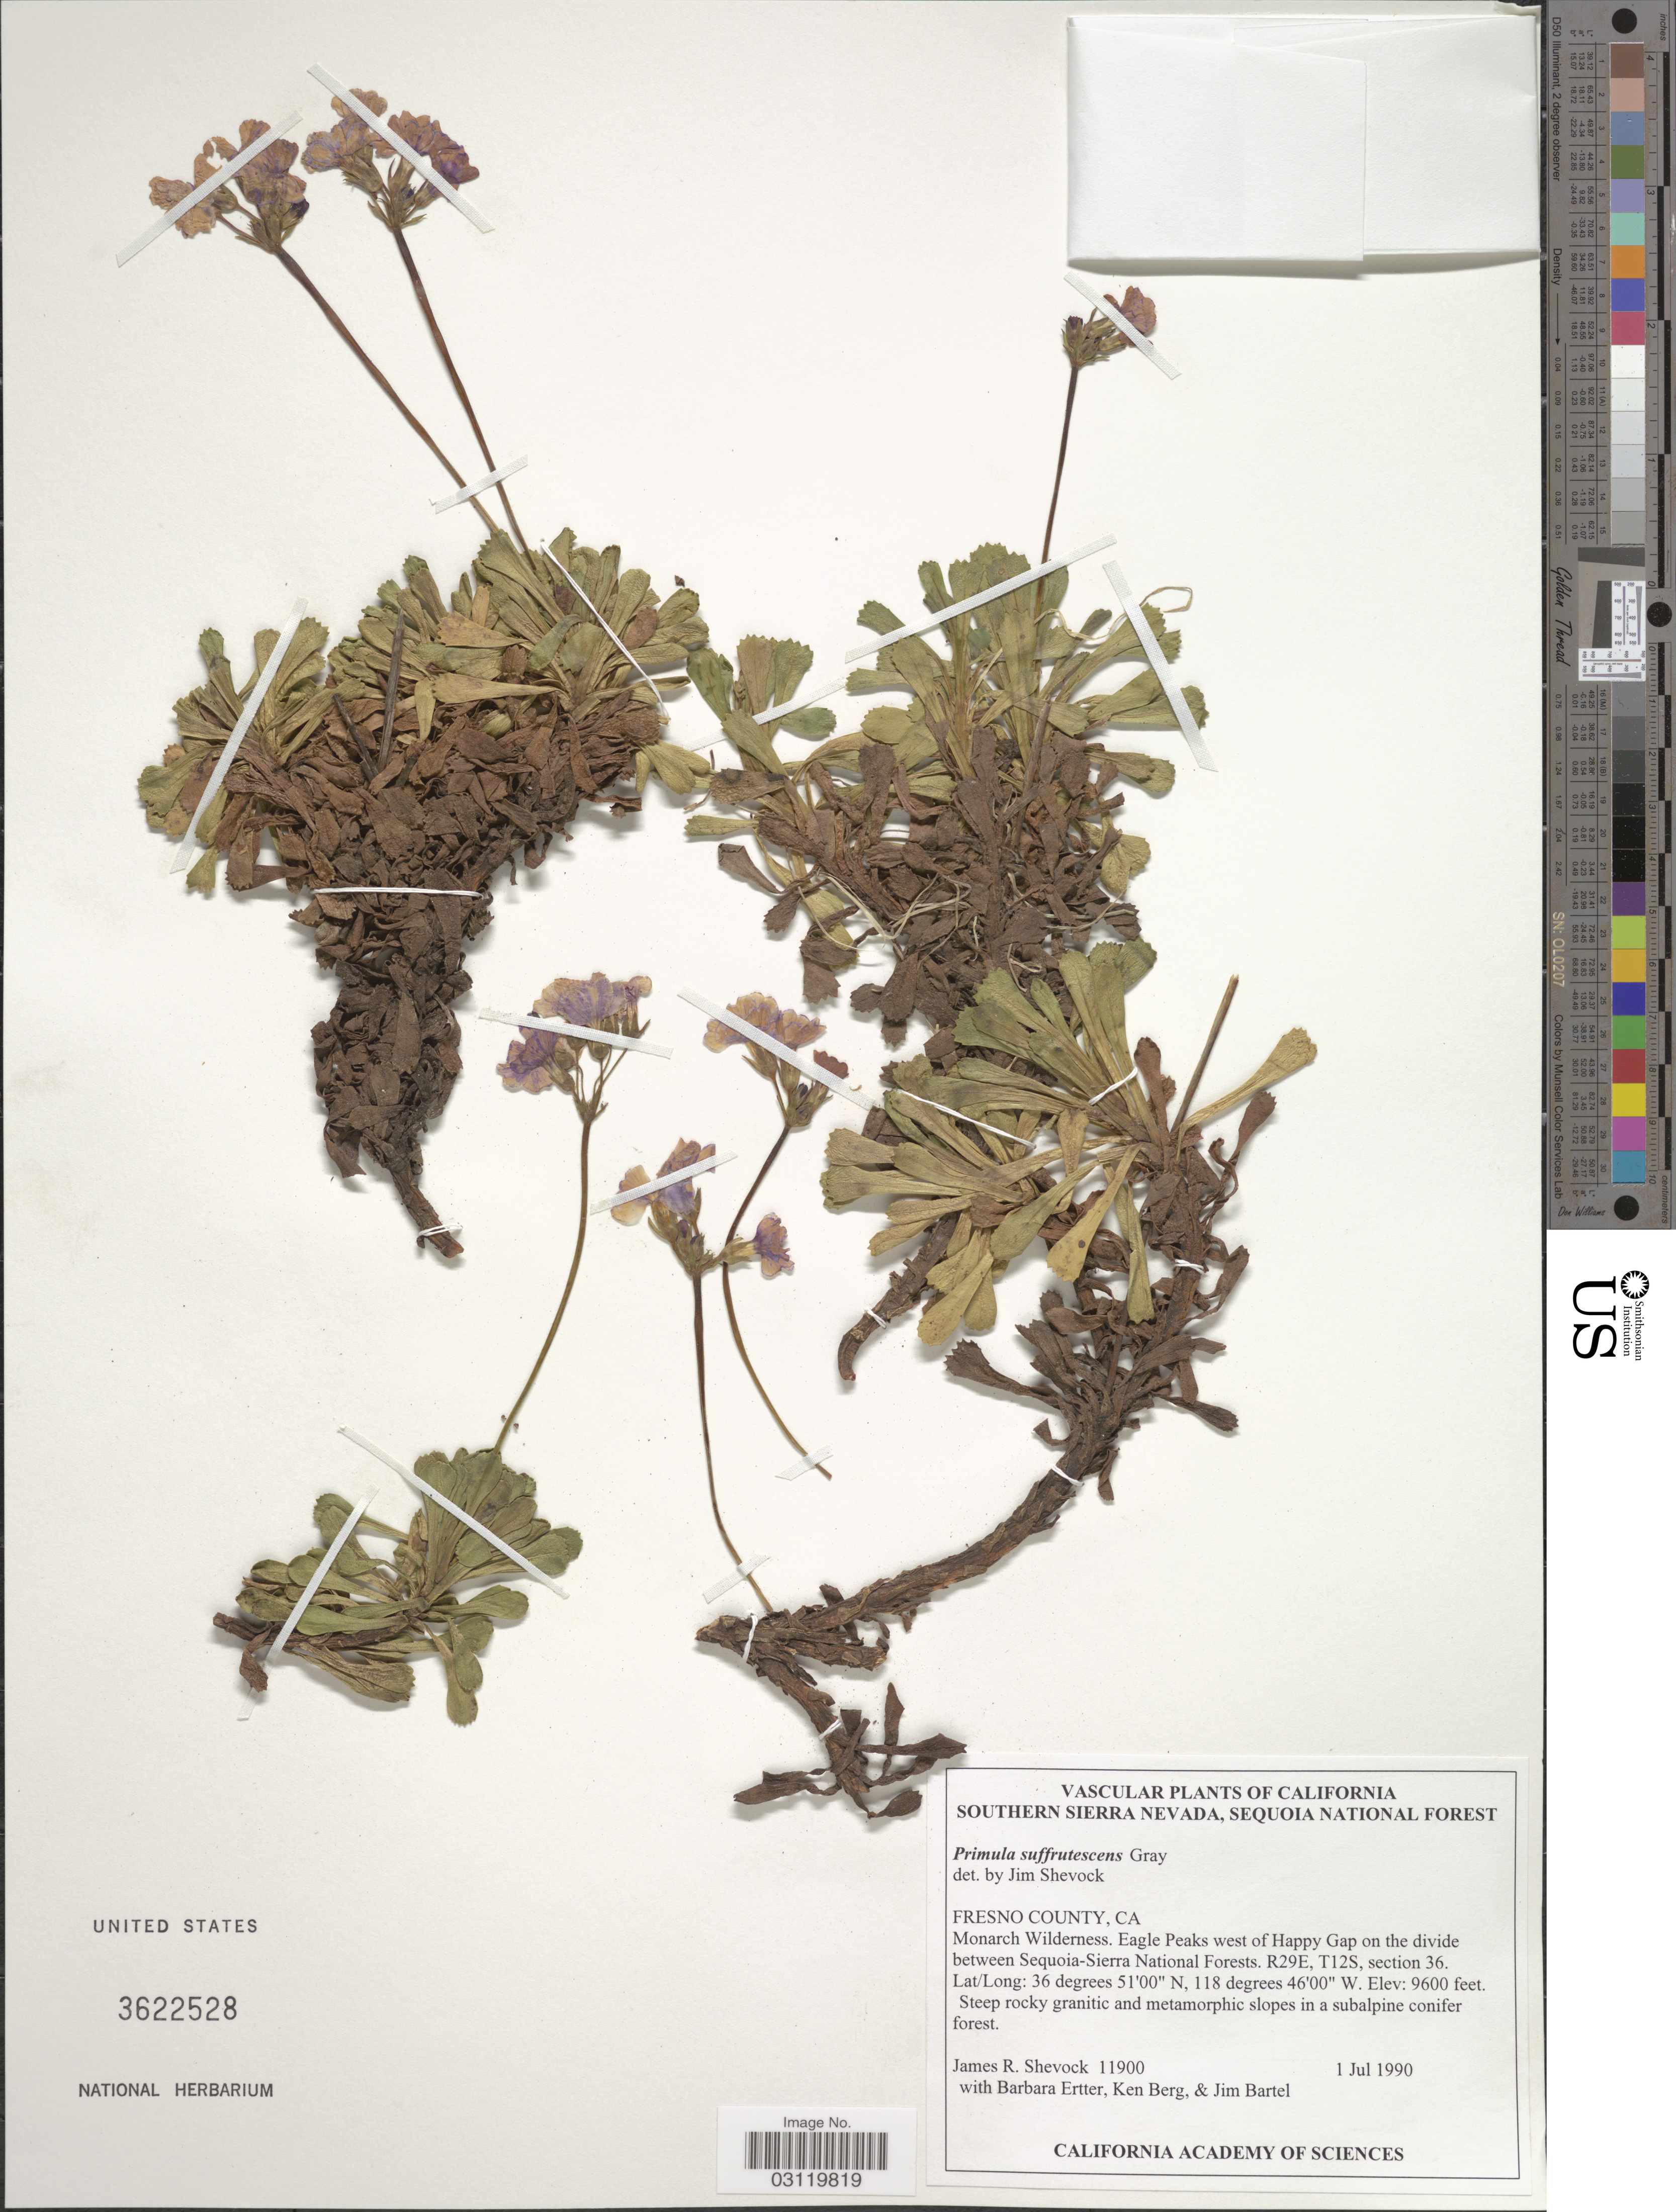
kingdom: Plantae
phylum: Tracheophyta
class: Magnoliopsida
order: Ericales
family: Primulaceae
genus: Primula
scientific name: Primula suffrutescens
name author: A. Gray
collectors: J. R. Shevock, B. Ertter, K. Berg & J. Bartel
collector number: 11900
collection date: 1990-07-01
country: United States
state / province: California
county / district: Fresno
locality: Southern Sierra Nevada, Sequoia National Forest, Frenso County. Monarch Wilderness. Eagle Peaks west of Happy Gap on divide between Sequoia-Sierra National Forests. R29E, T12S, section 36.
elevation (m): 2926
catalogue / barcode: US 3622528